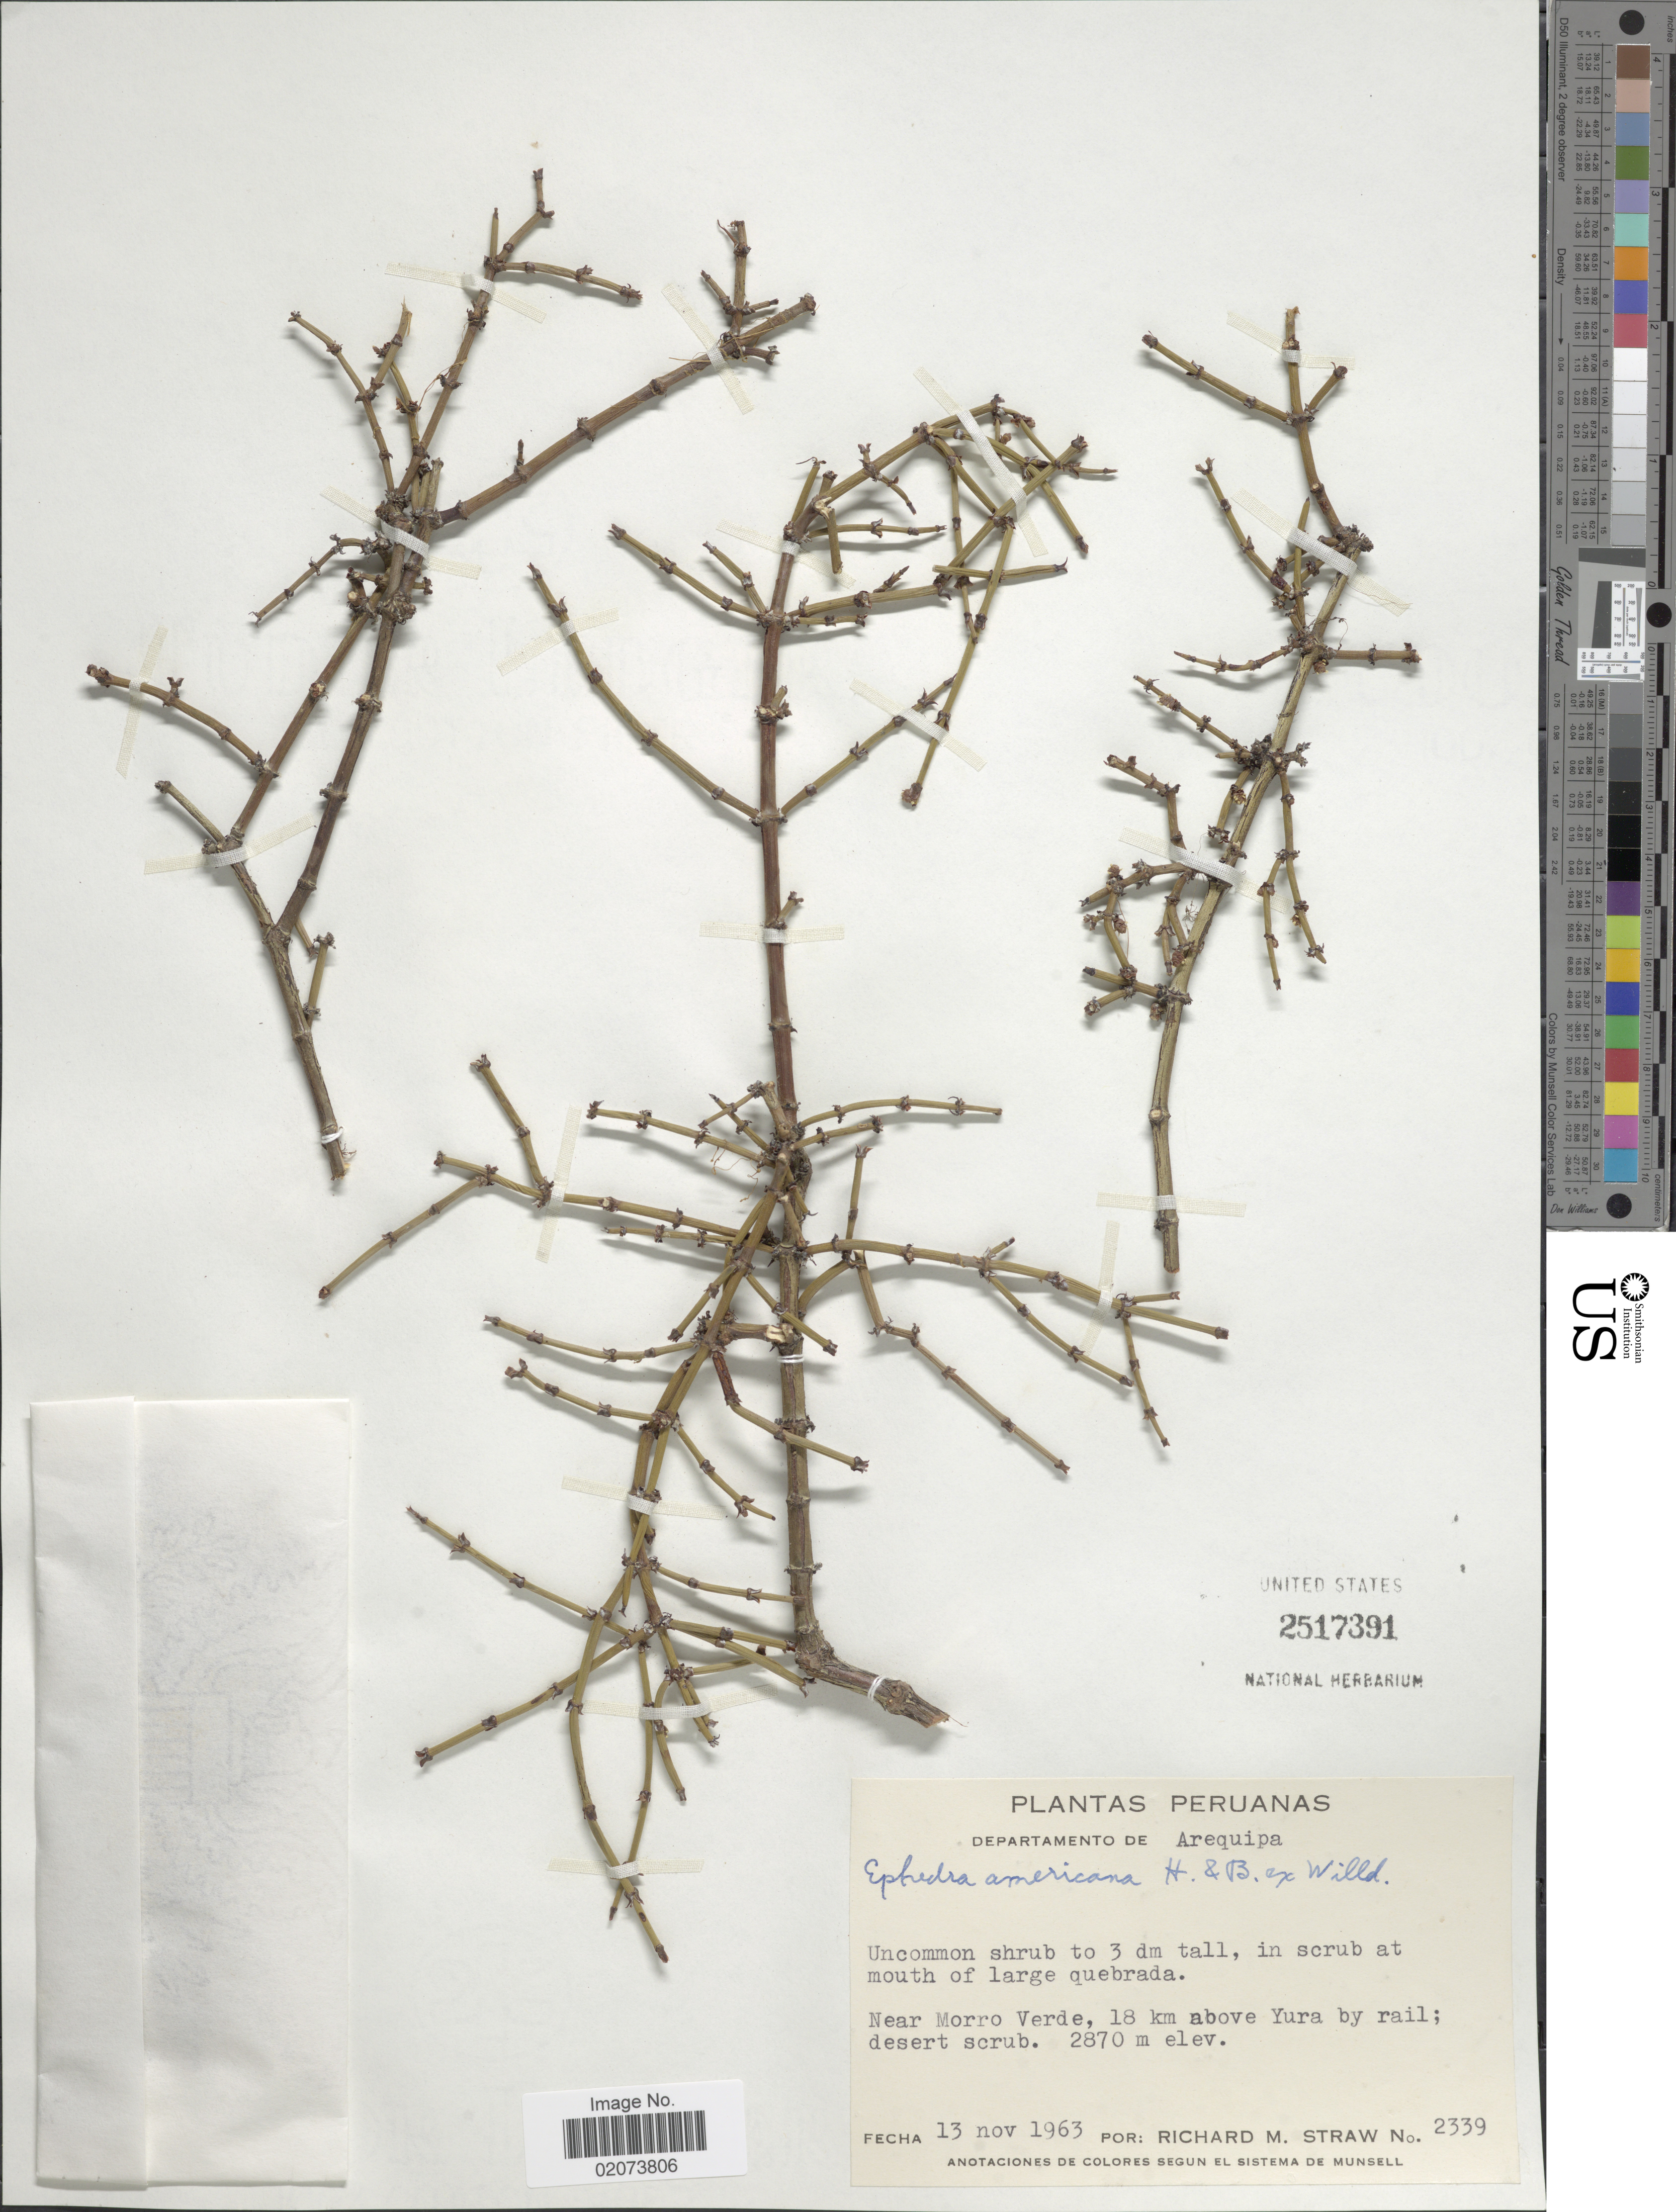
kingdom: Plantae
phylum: Tracheophyta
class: Gnetopsida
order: Ephedrales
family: Ephedraceae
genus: Ephedra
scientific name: Ephedra americana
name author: Humb. & Bonpl. ex Willd.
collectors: R. M. Straw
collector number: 2339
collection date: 1963-11-13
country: Peru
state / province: Arequipa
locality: Departamento de Ariquipa, Near Morro Verde, 18 km above Yura by rail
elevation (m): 2870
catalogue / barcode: US 2517391